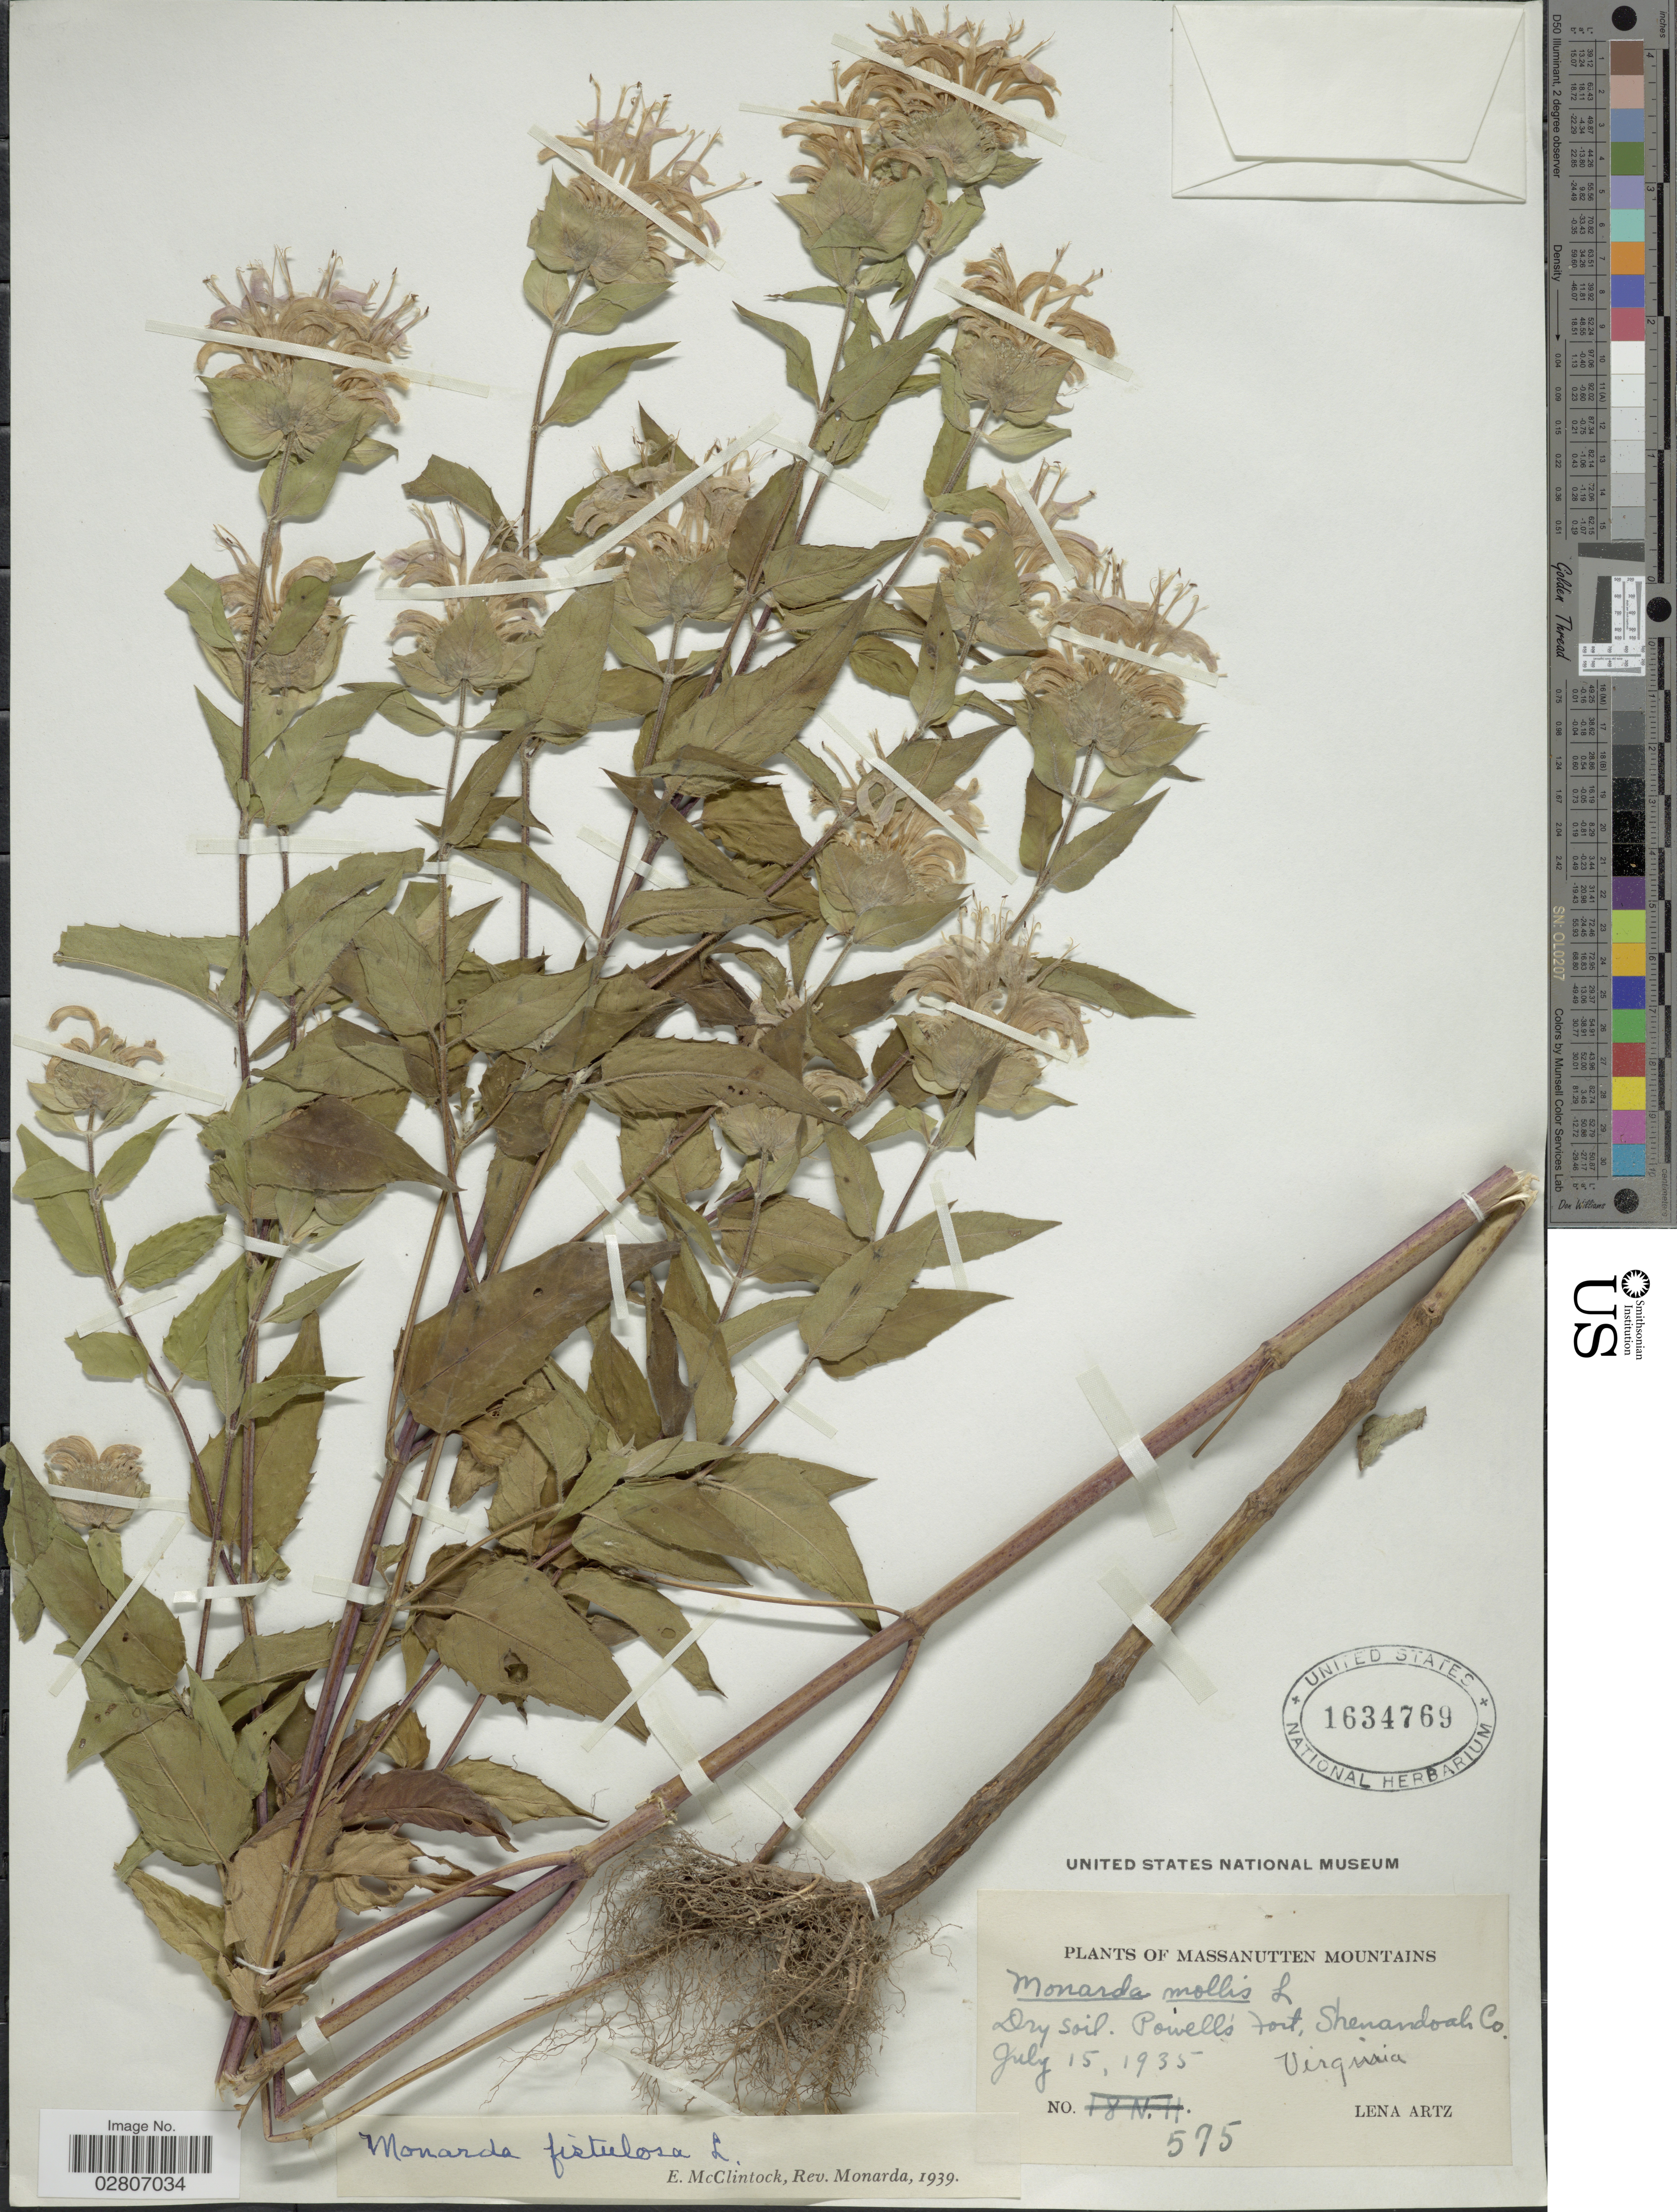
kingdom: Plantae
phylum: Tracheophyta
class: Magnoliopsida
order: Lamiales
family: Lamiaceae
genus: Monarda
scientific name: Monarda fistulosa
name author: L.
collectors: L. Artz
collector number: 575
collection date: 1935-07-15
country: United States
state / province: Virginia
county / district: Shenandoah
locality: Massanutten Mountains. Powell's Fort, Shenandoah Co.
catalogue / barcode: US 1634769